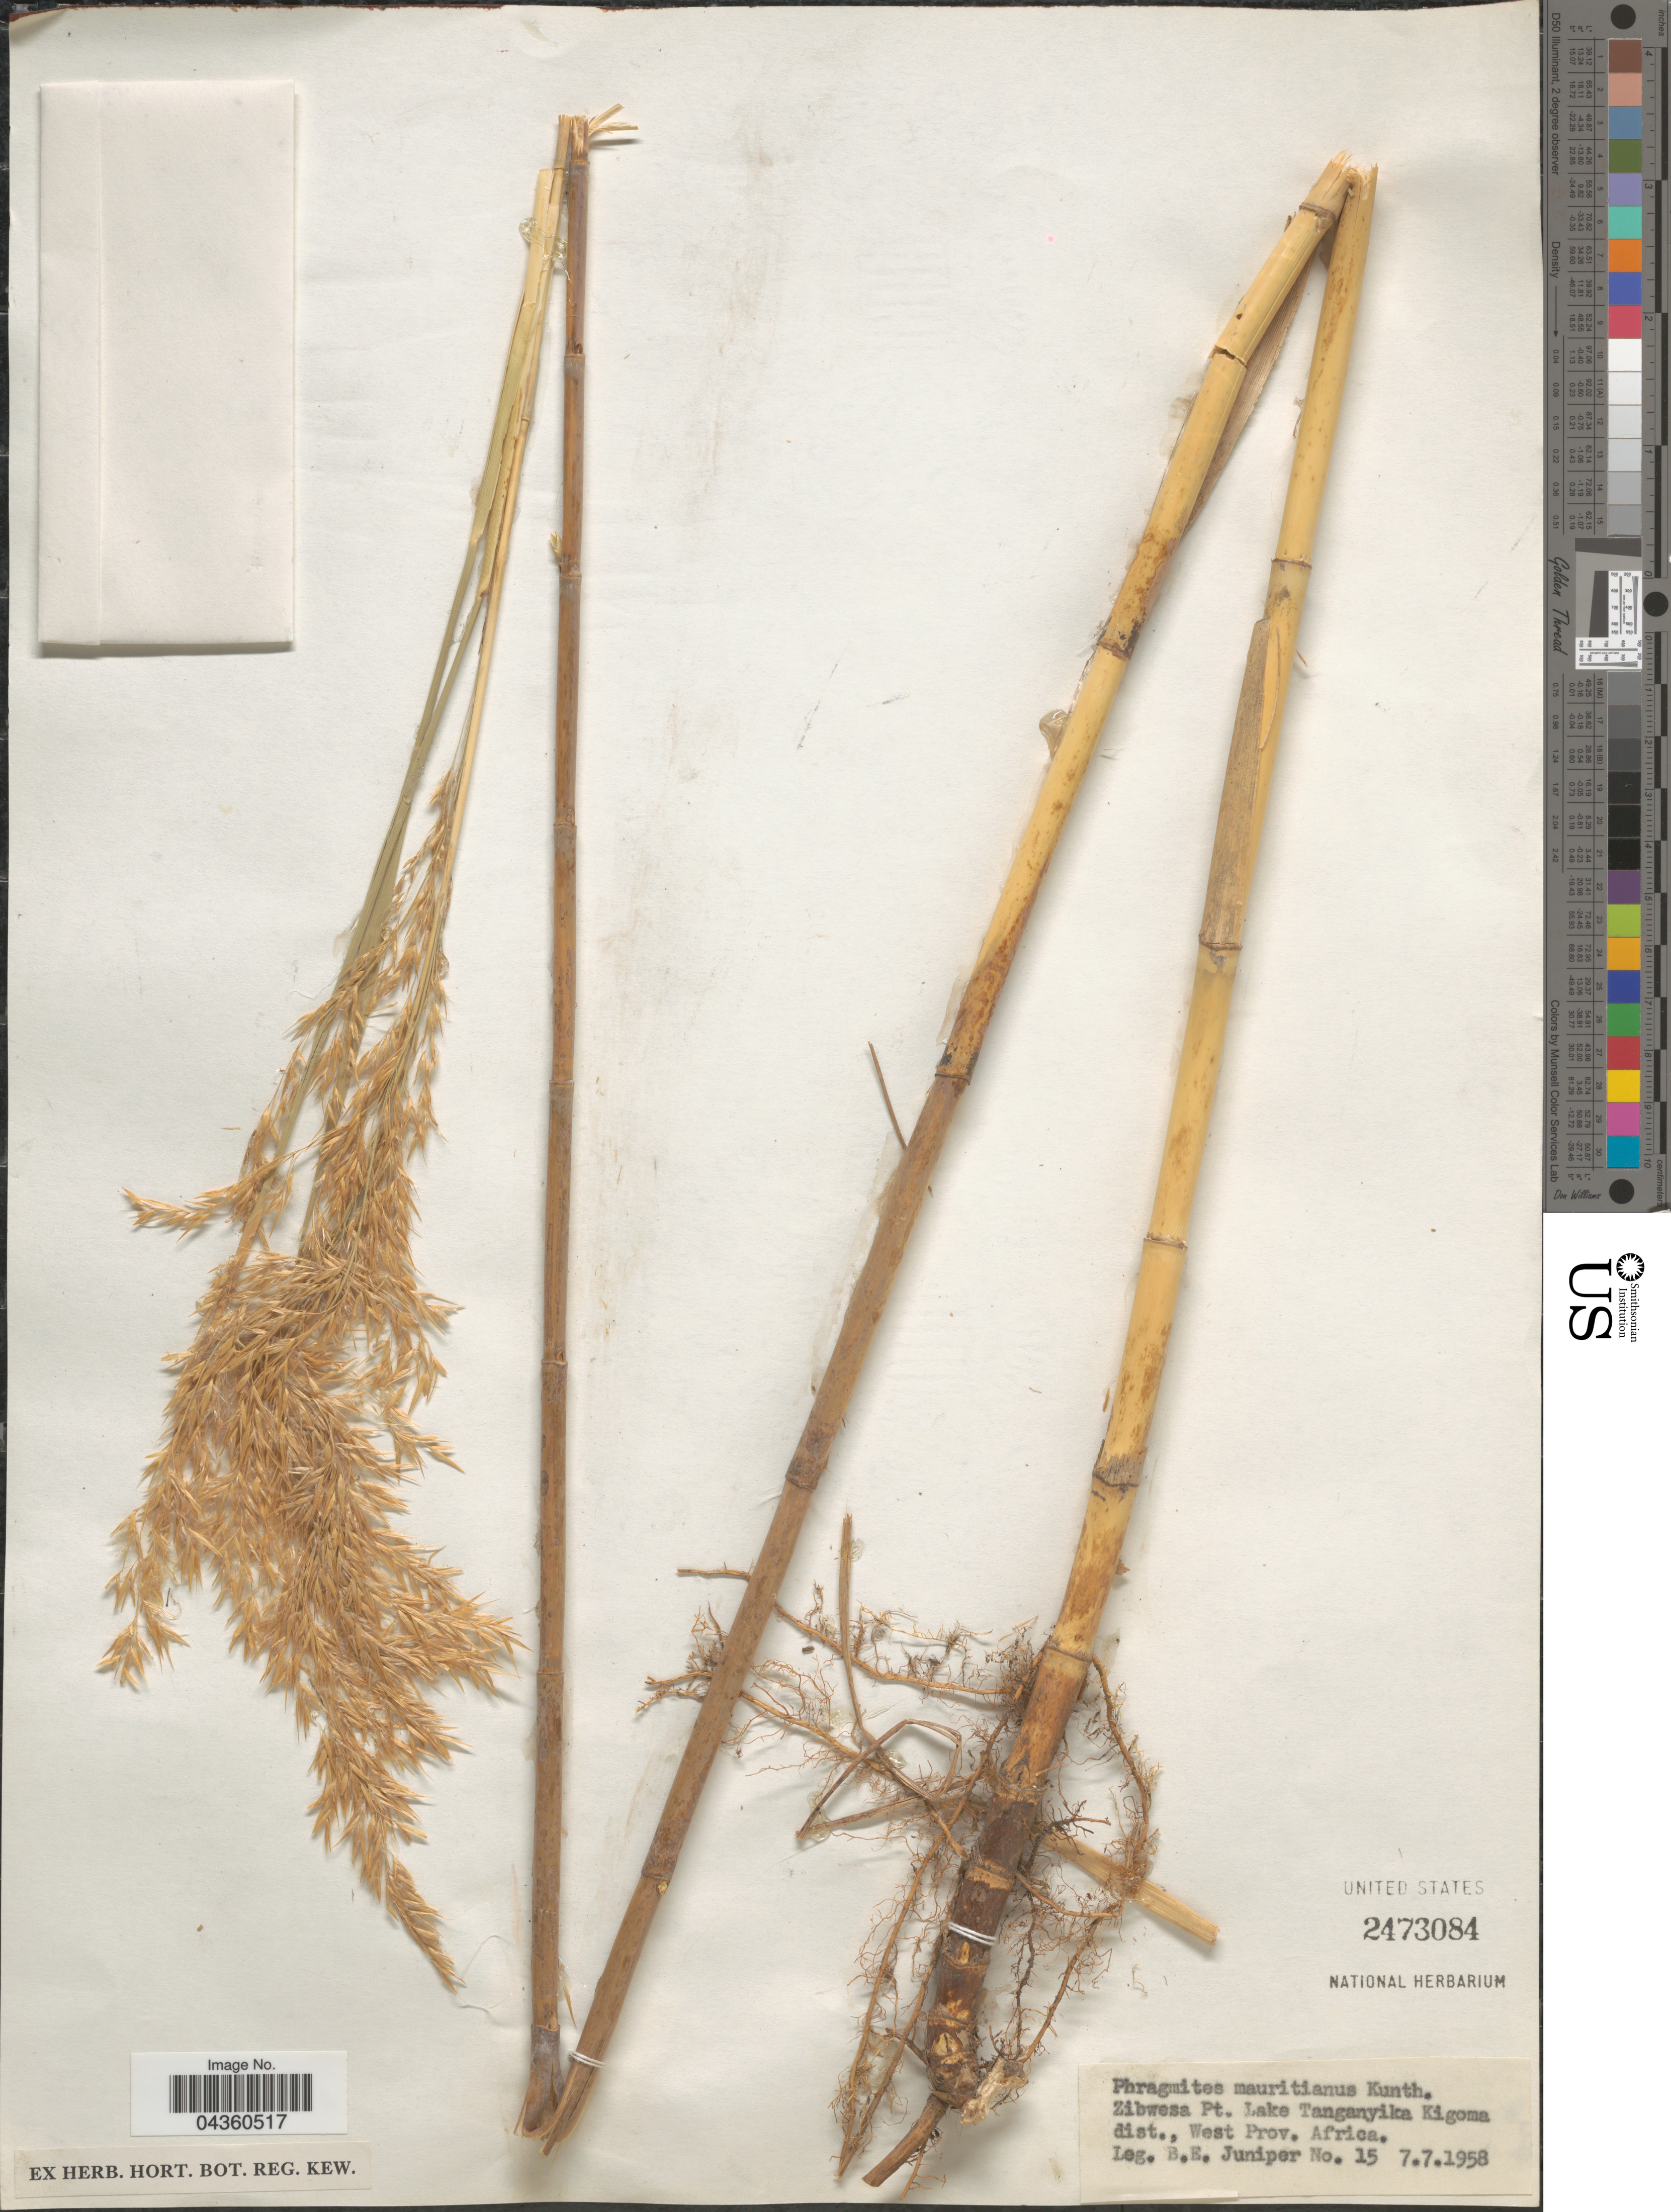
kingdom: Plantae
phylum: Tracheophyta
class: Liliopsida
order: Poales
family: Poaceae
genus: Phragmites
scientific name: Phragmites mauritianus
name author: Kunth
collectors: B. Juniper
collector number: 15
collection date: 1958-07-07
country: Tanzania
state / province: Kigoma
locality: Zibwesa Pt. Lake Tanganyika Kigoma dist., West Prov. Africa.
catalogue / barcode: US 2473084